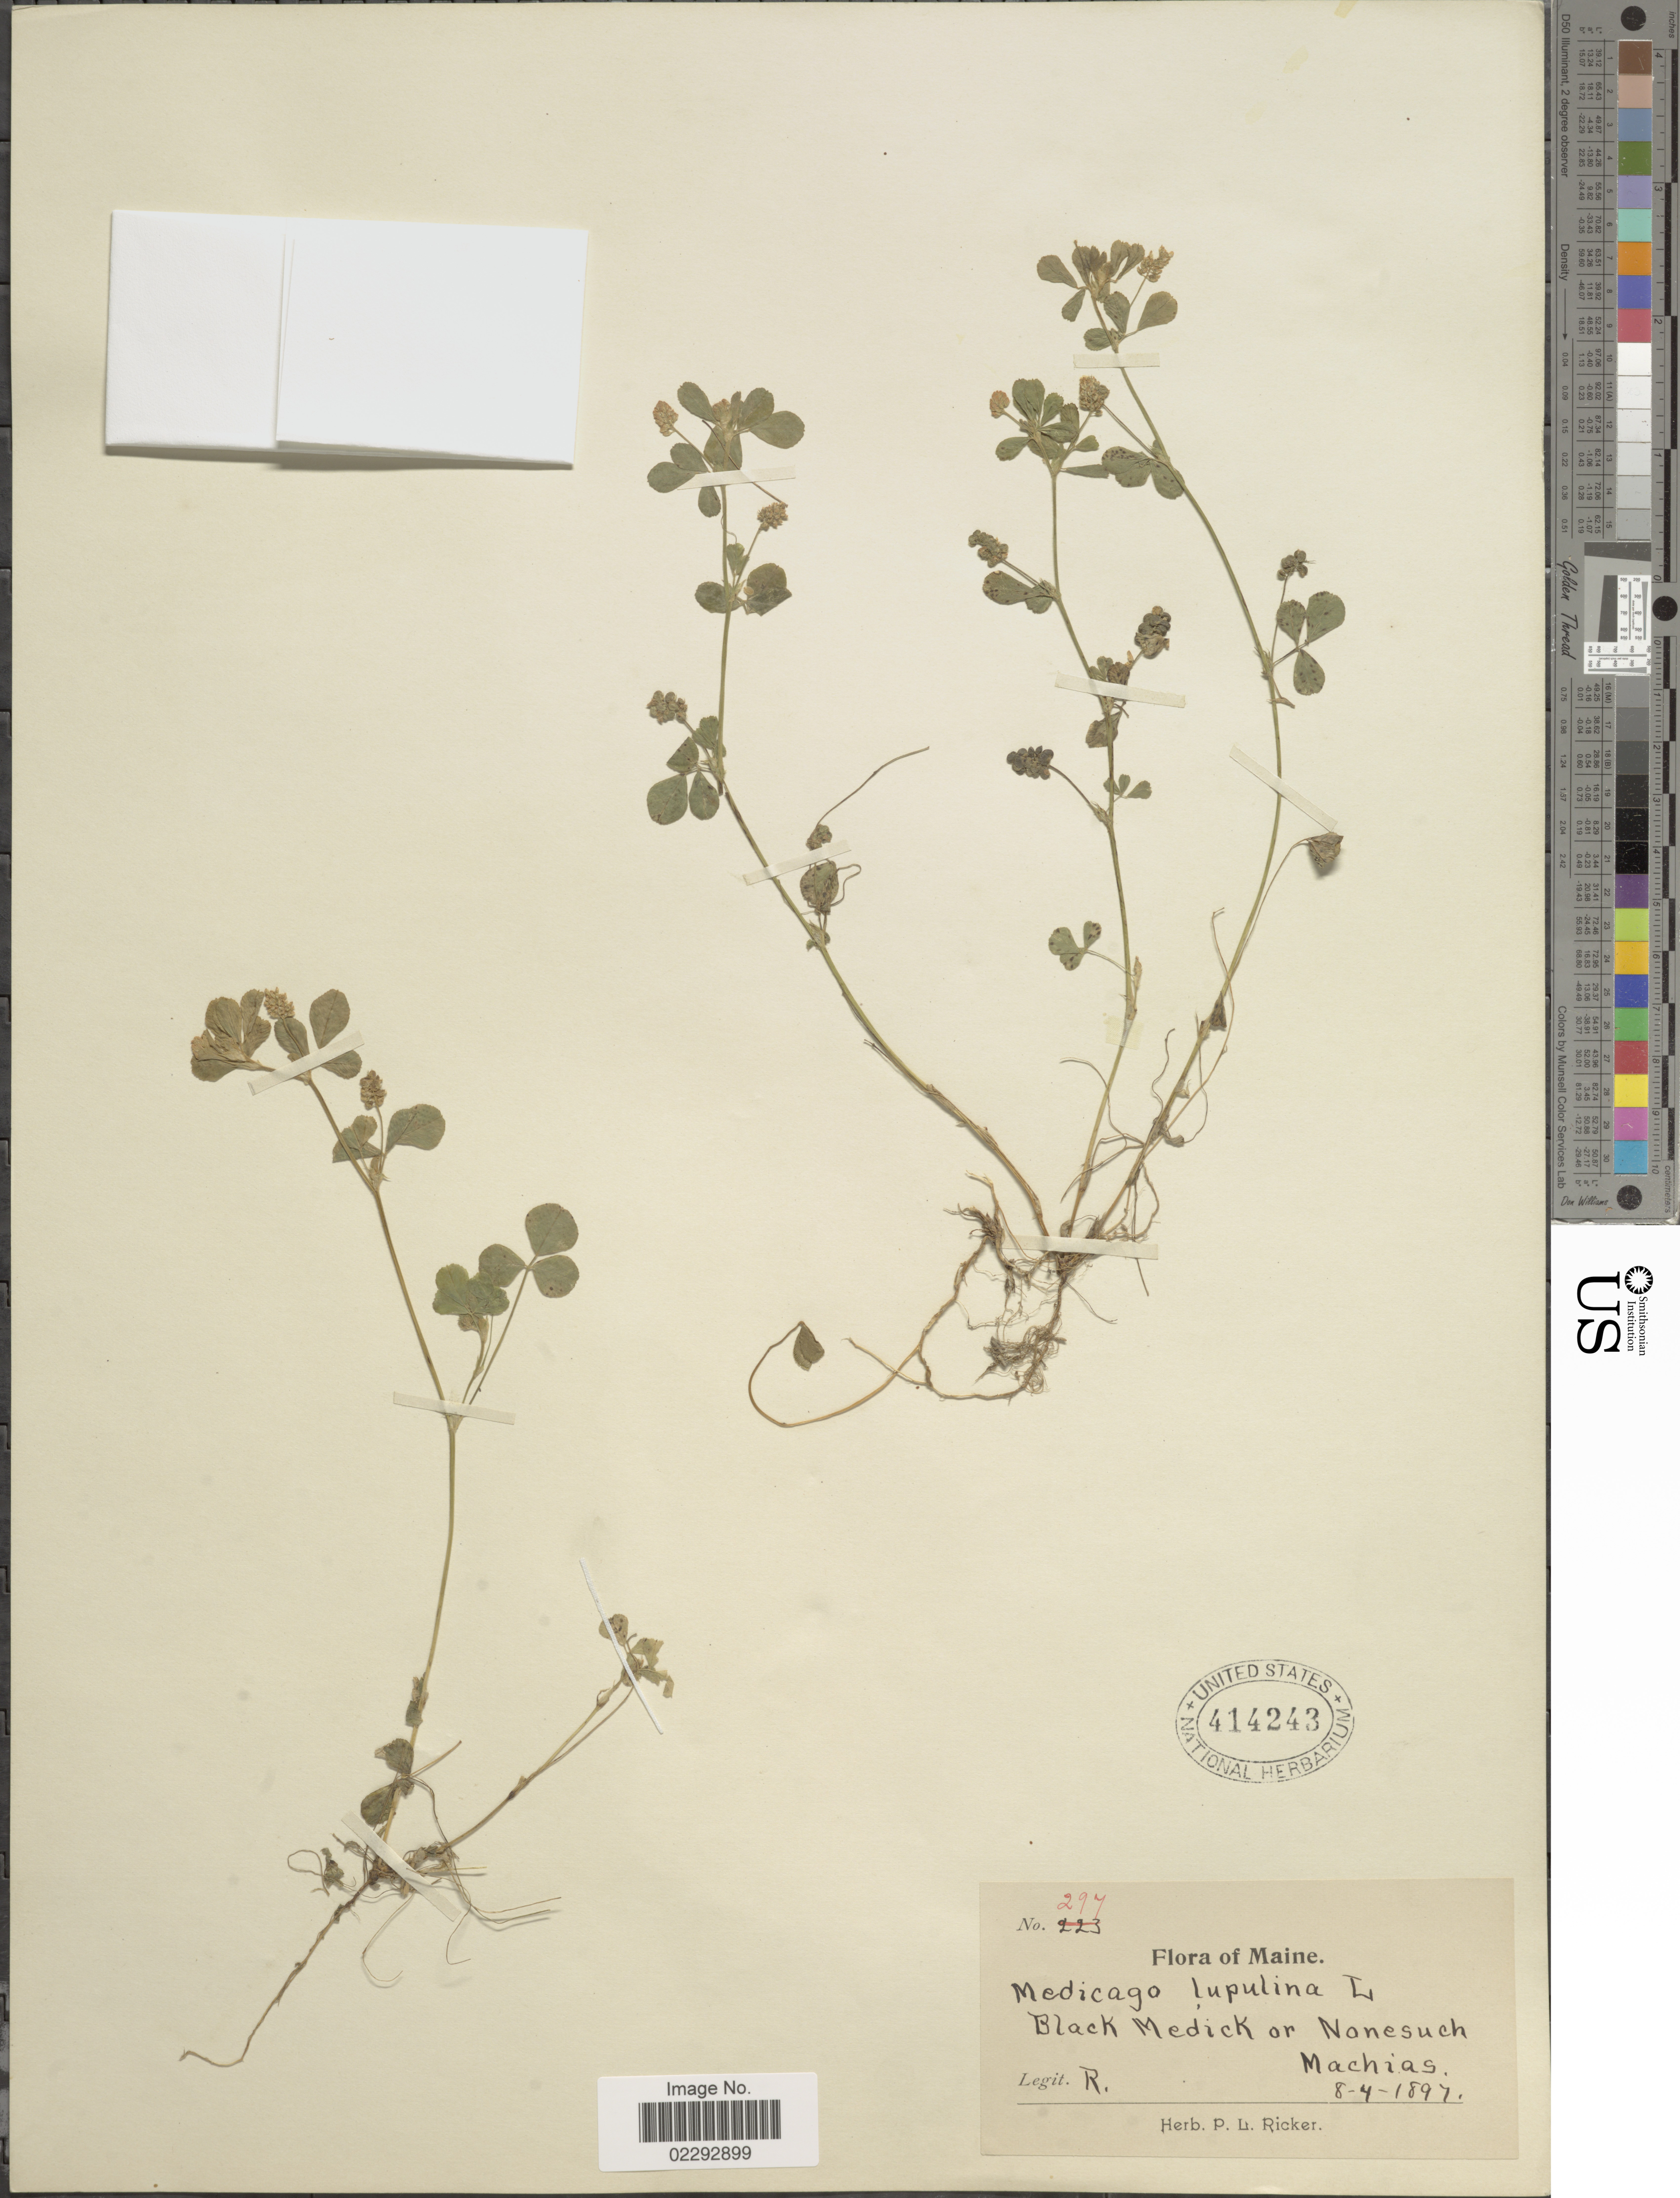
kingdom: Plantae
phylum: Tracheophyta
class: Magnoliopsida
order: Fabales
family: Fabaceae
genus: Medicago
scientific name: Medicago lupulina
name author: L.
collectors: P. Ricker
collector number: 297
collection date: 1897-04-08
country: United States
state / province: Maine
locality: Maine, Black medick or Nonesuch Machias.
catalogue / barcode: US 414243